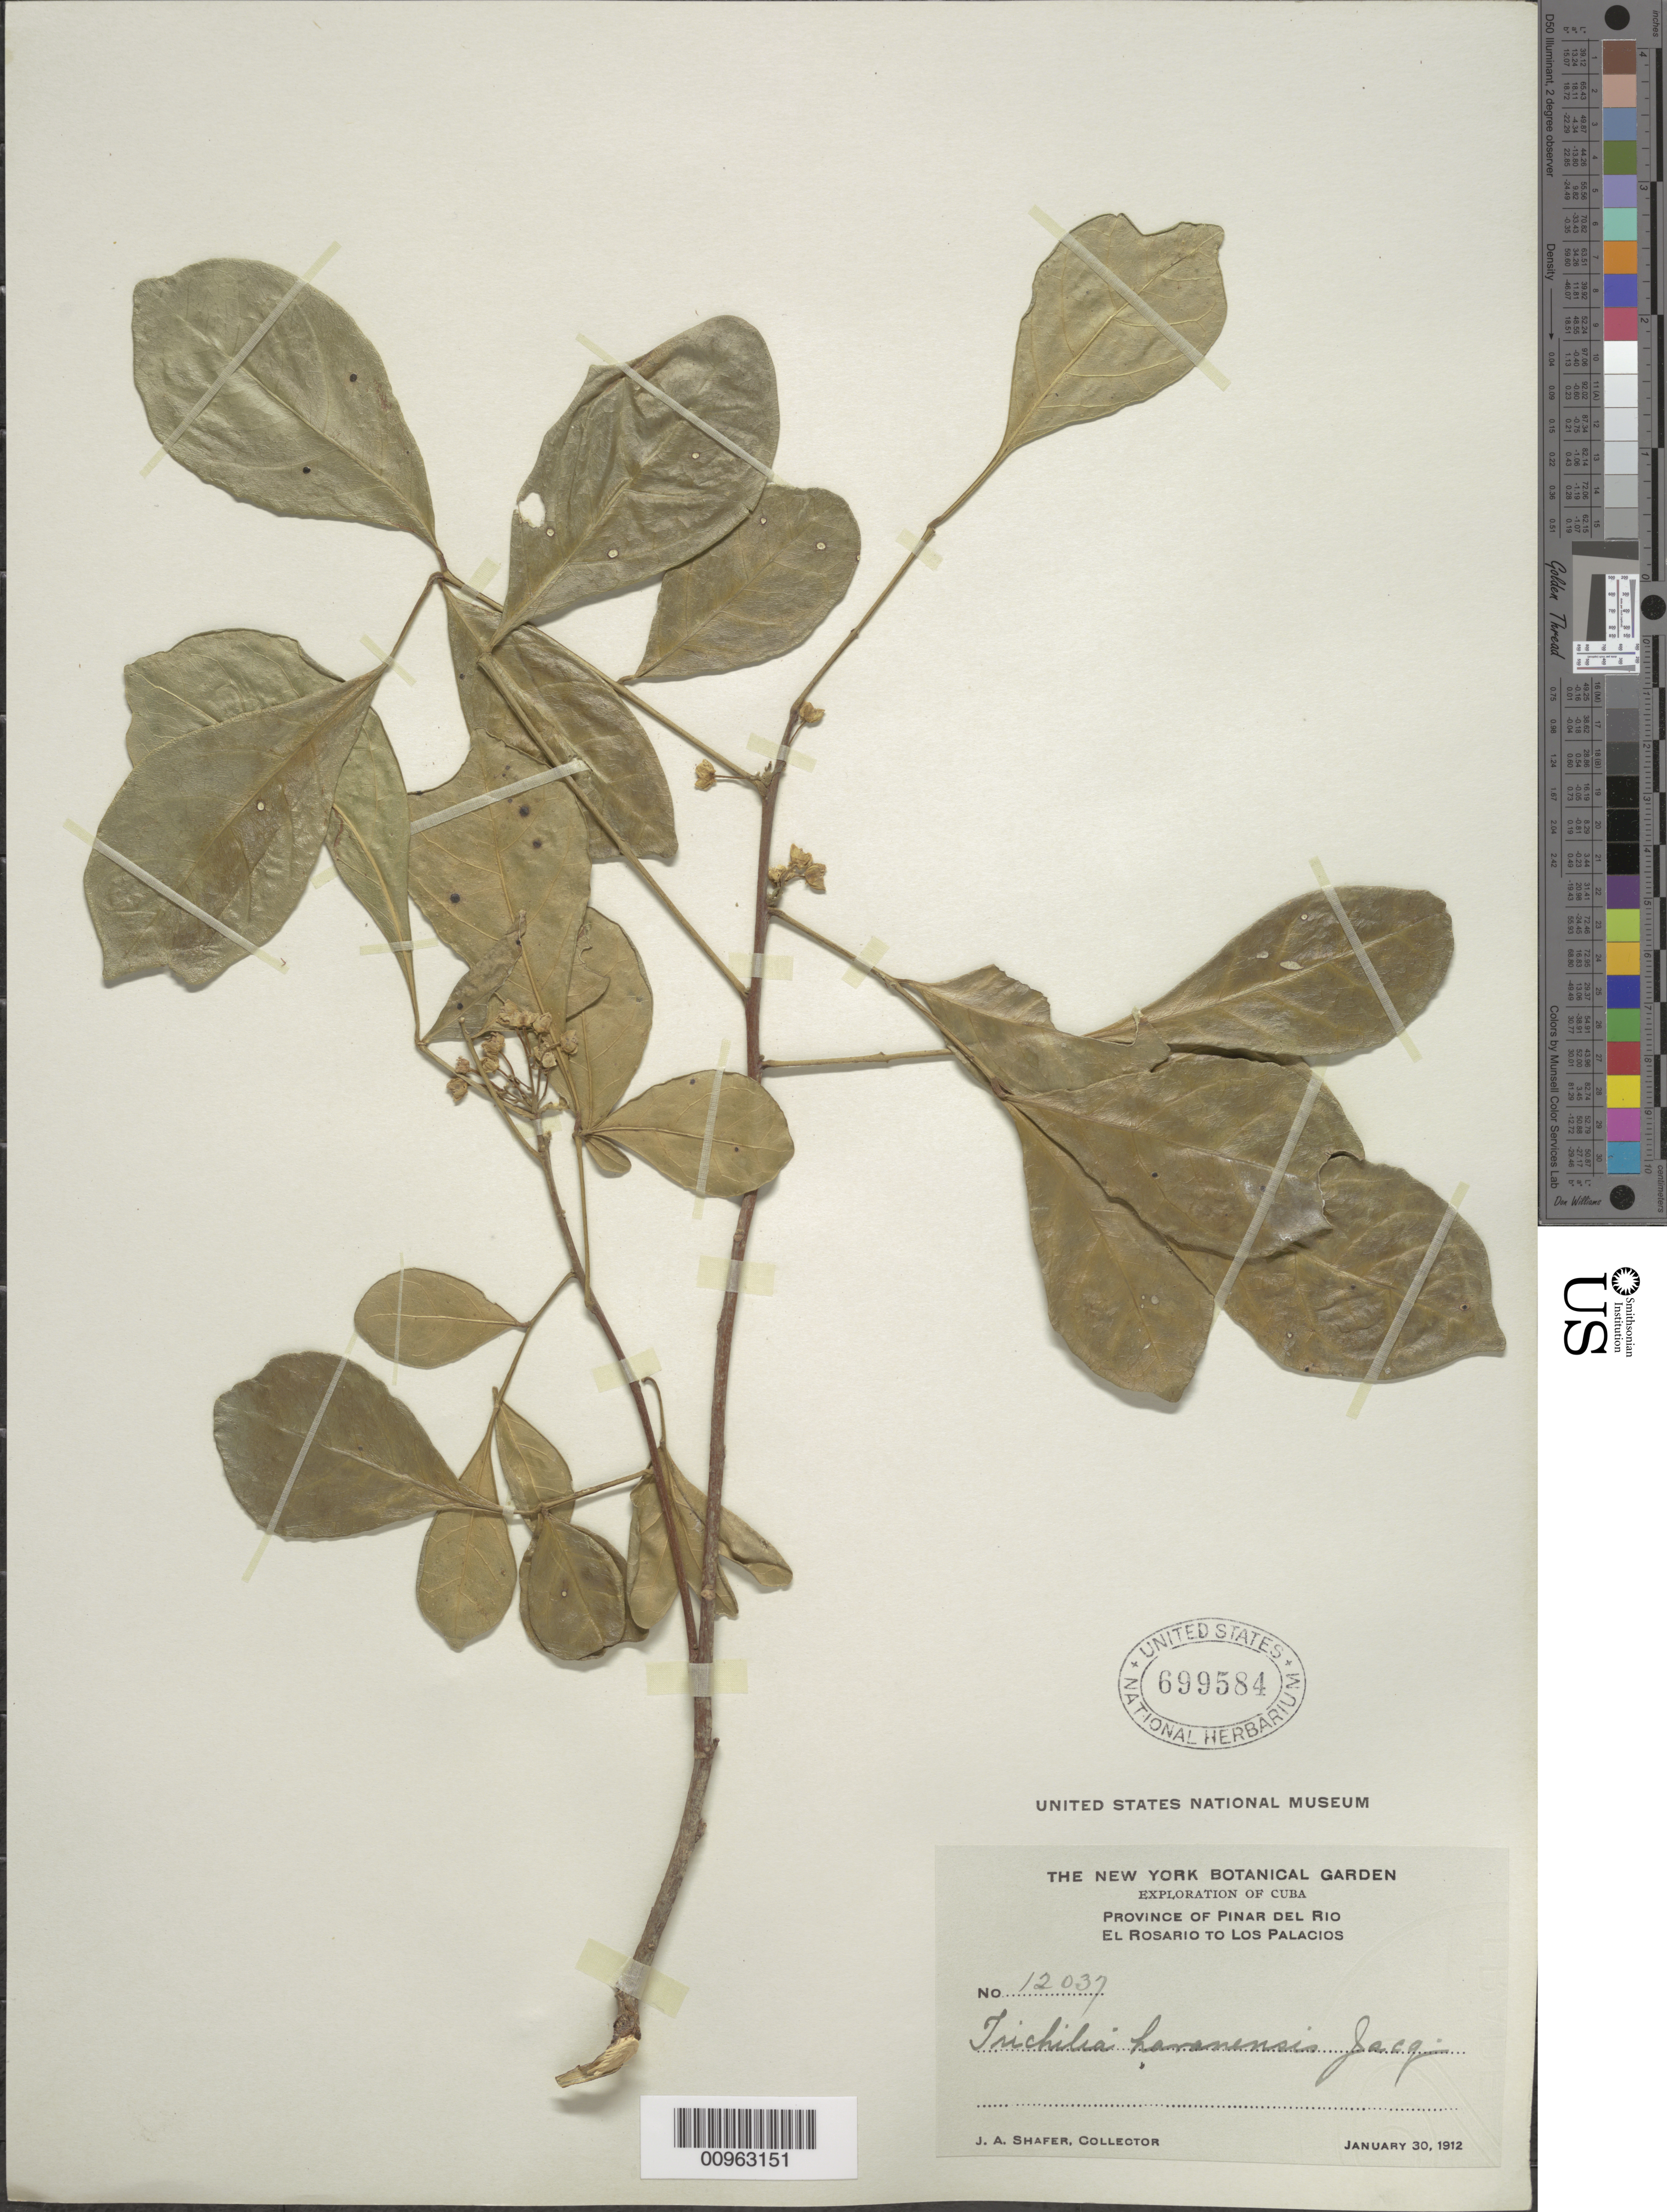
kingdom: Plantae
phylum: Tracheophyta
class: Magnoliopsida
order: Sapindales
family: Meliaceae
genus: Trichilia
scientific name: Trichilia havanensis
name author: Jacq.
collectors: J. A. Shafer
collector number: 12037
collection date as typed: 30 Jan 1912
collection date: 1912-01-30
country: Cuba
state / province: Pinar del Rio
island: Cuba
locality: El Rosario to Los Palacios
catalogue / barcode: US 699584